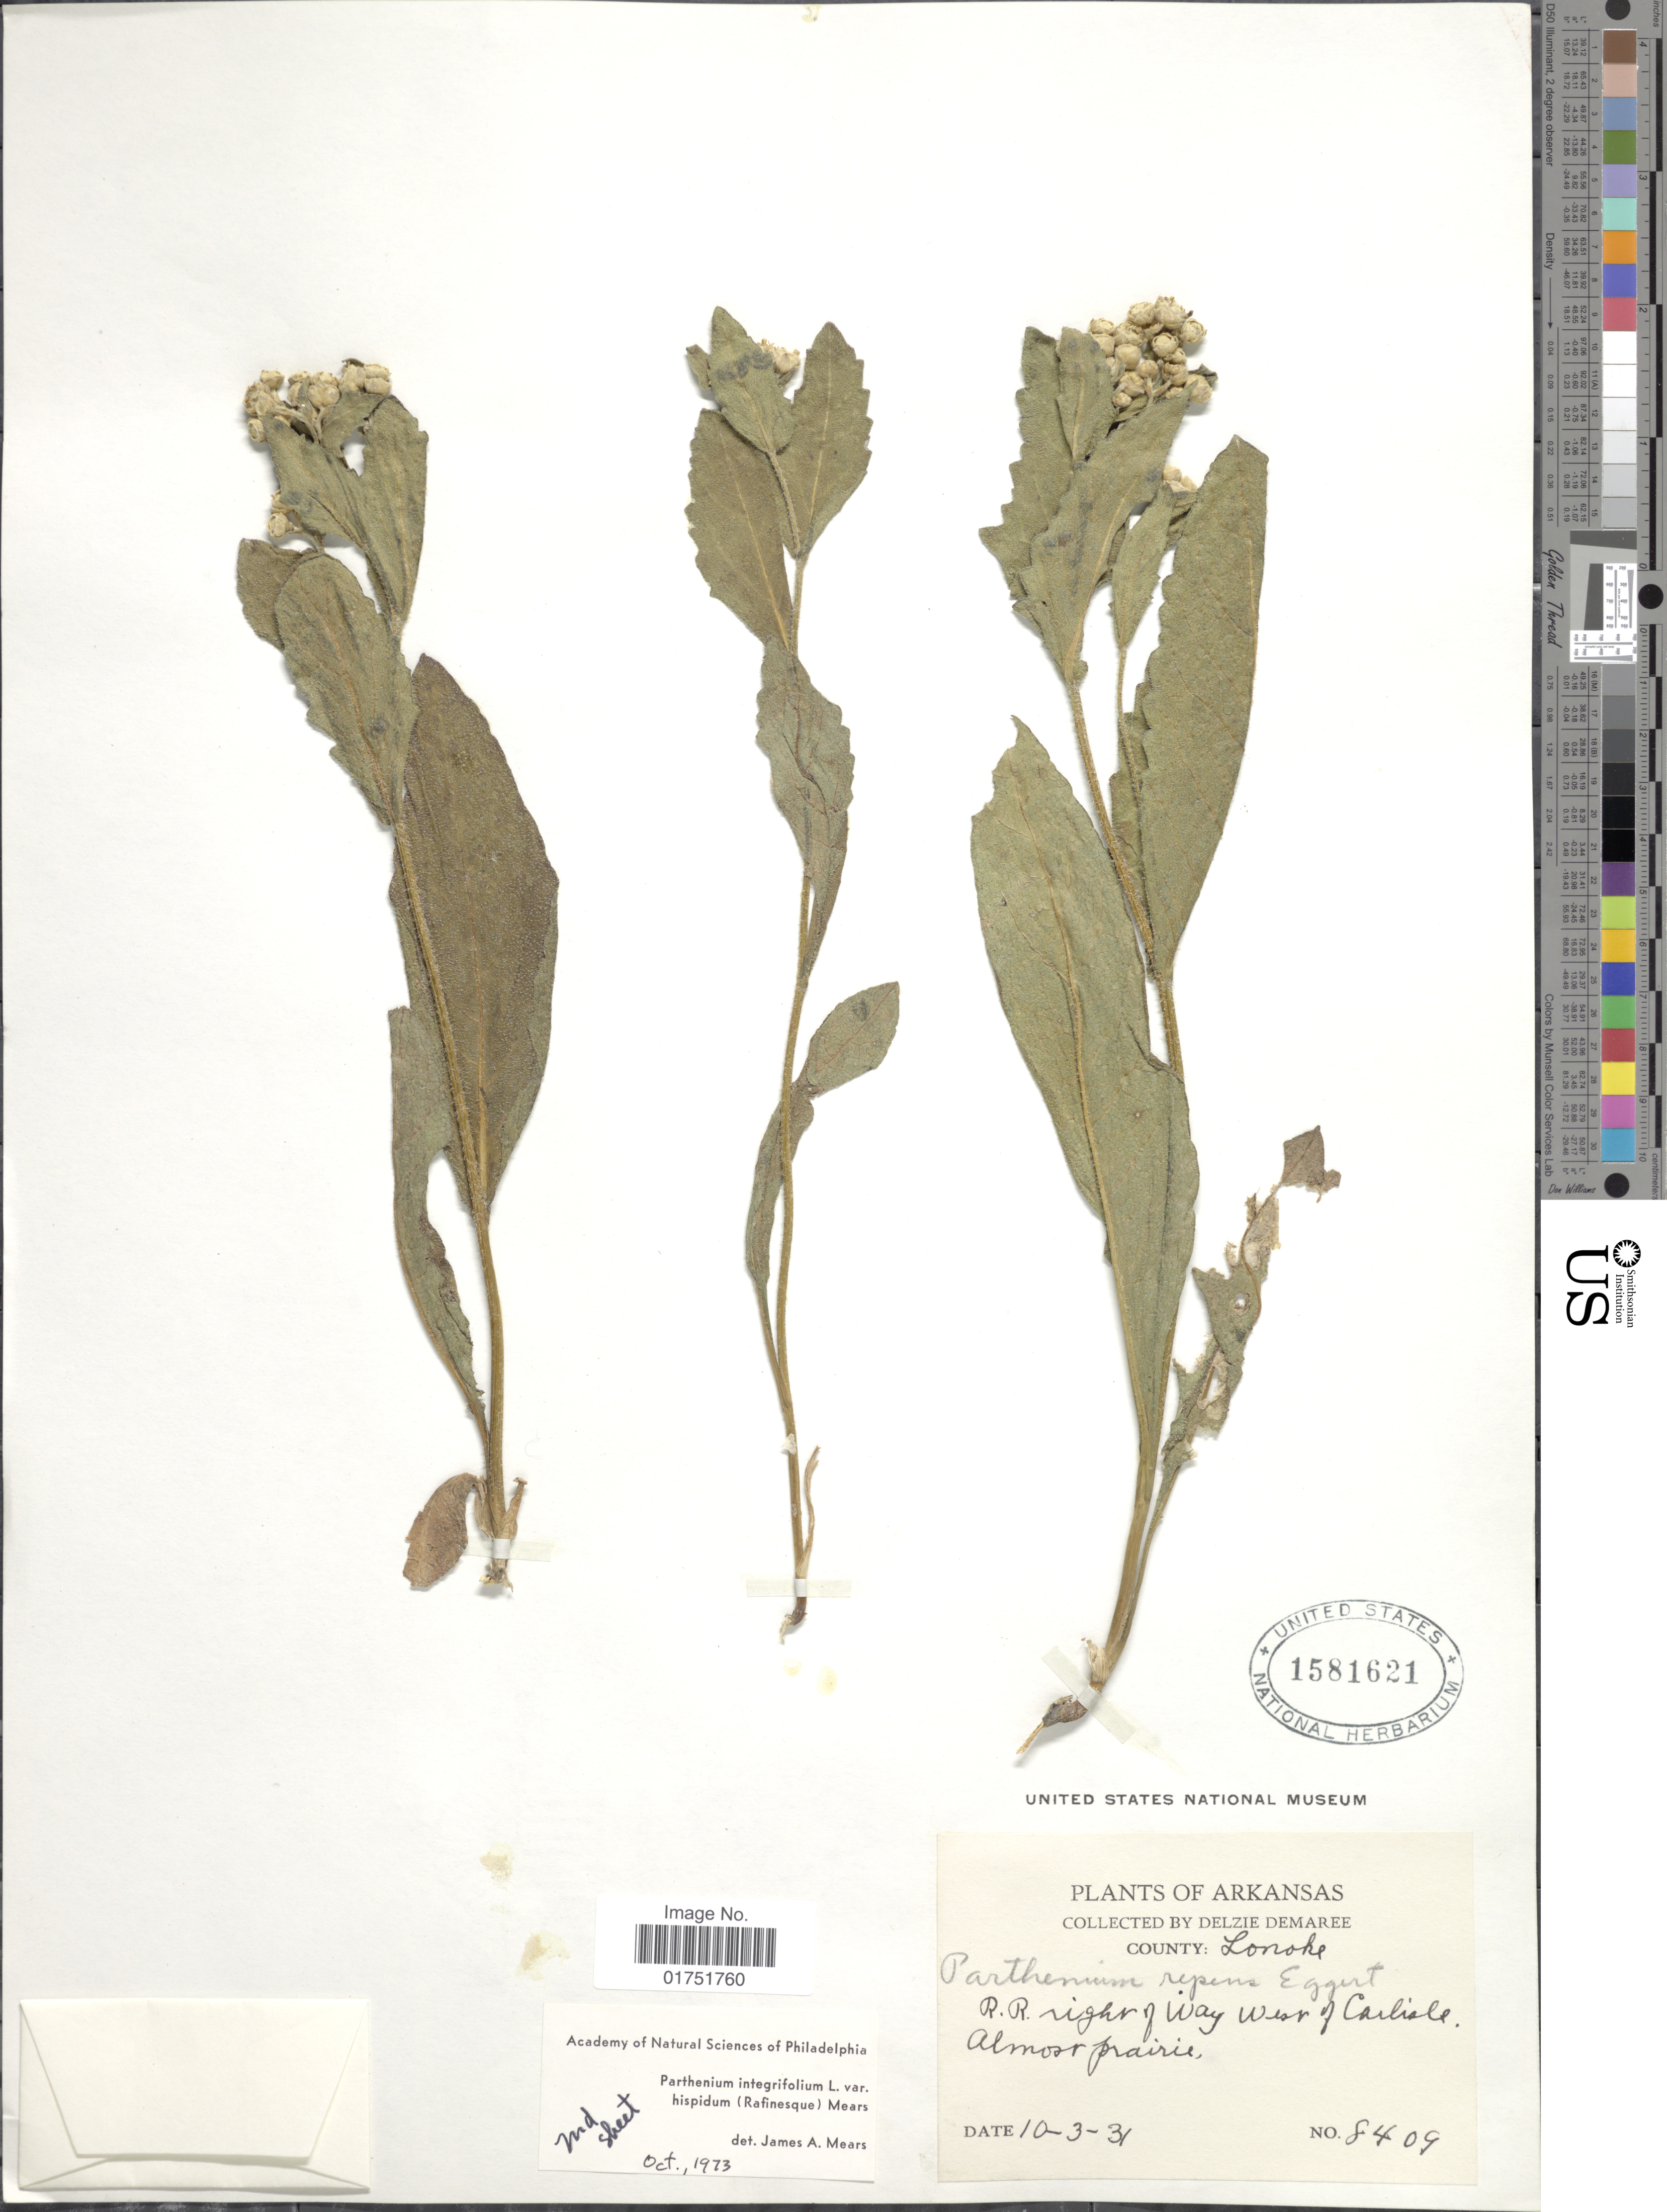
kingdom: Plantae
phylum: Tracheophyta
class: Magnoliopsida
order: Asterales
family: Asteraceae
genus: Parthenium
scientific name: Parthenium hispidum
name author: Raf.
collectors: D. Demaree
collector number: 8409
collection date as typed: Transcribed d/m/y: 3/10/31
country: United States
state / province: Arkansas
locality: County Lenoke, R. R. right of way West of Carlisle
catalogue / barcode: US 1581621